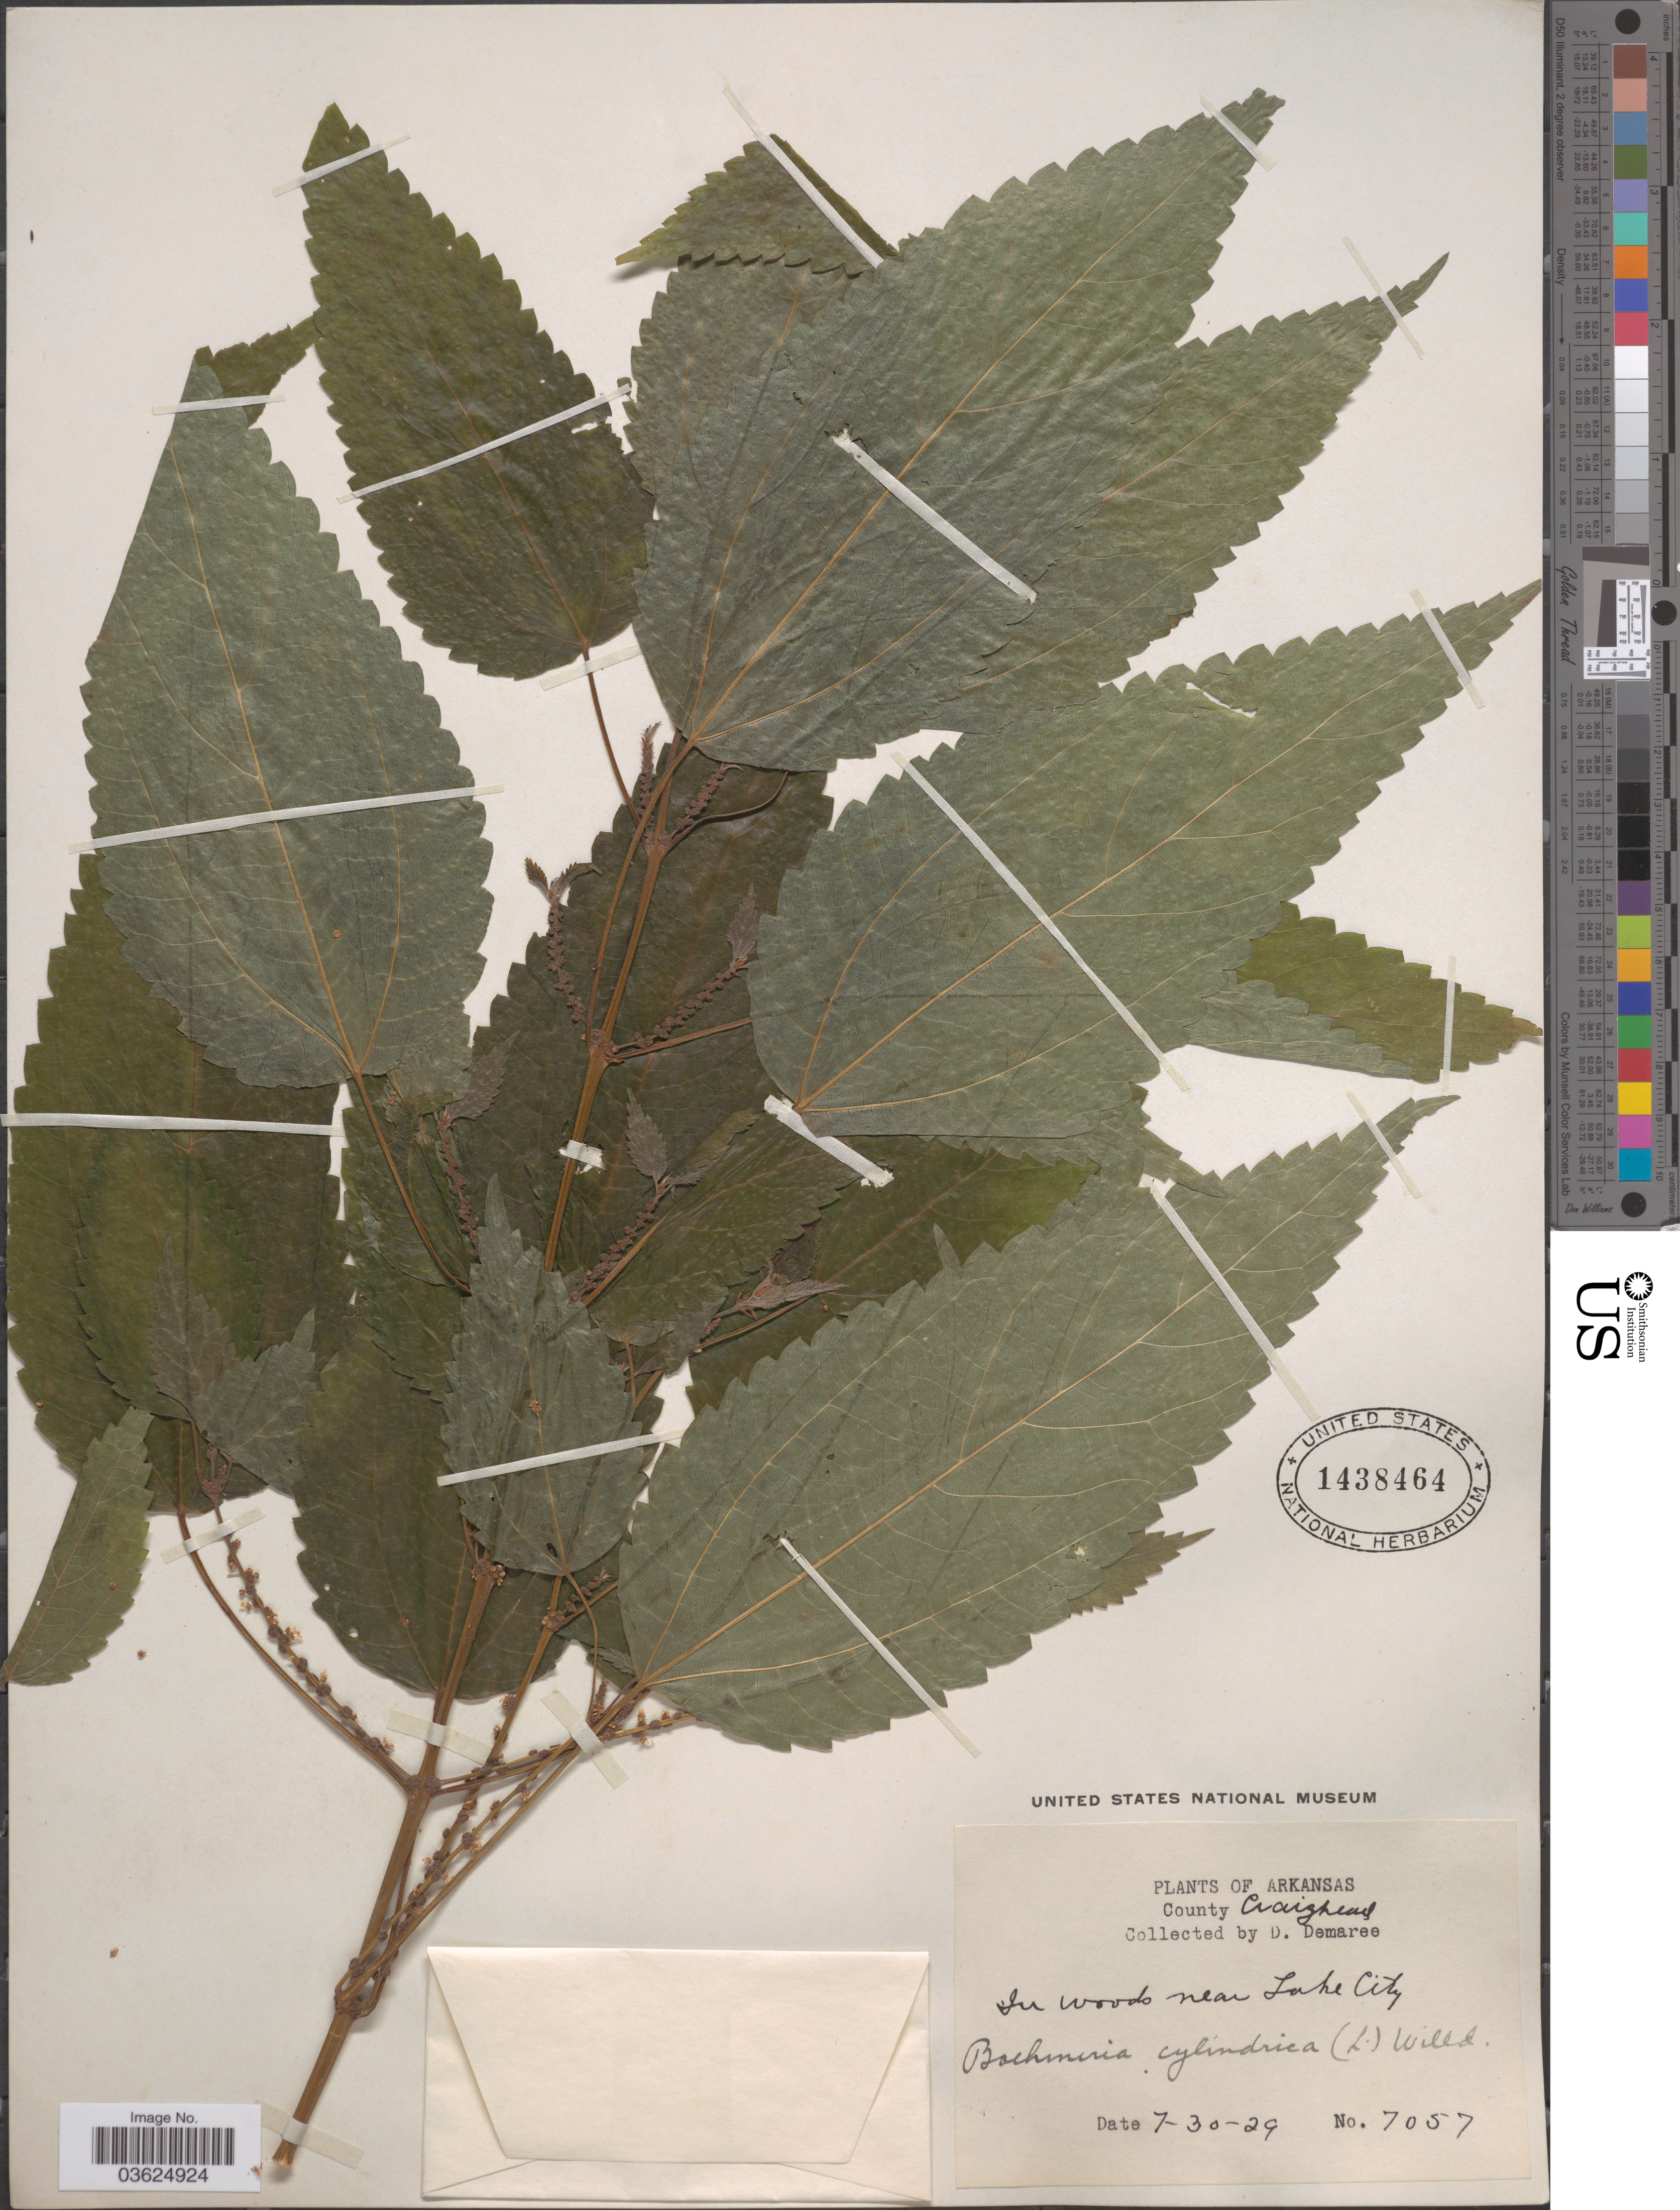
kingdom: Plantae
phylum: Tracheophyta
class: Magnoliopsida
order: Rosales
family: Urticaceae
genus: Boehmeria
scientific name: Boehmeria cylindrica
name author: (L.) Sw.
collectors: D. Demaree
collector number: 7057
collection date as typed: Transcribed d/m/y: 30/7/29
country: United States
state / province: Arkansas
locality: County Craighead. In woods near Lake City.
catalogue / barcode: US 1438464